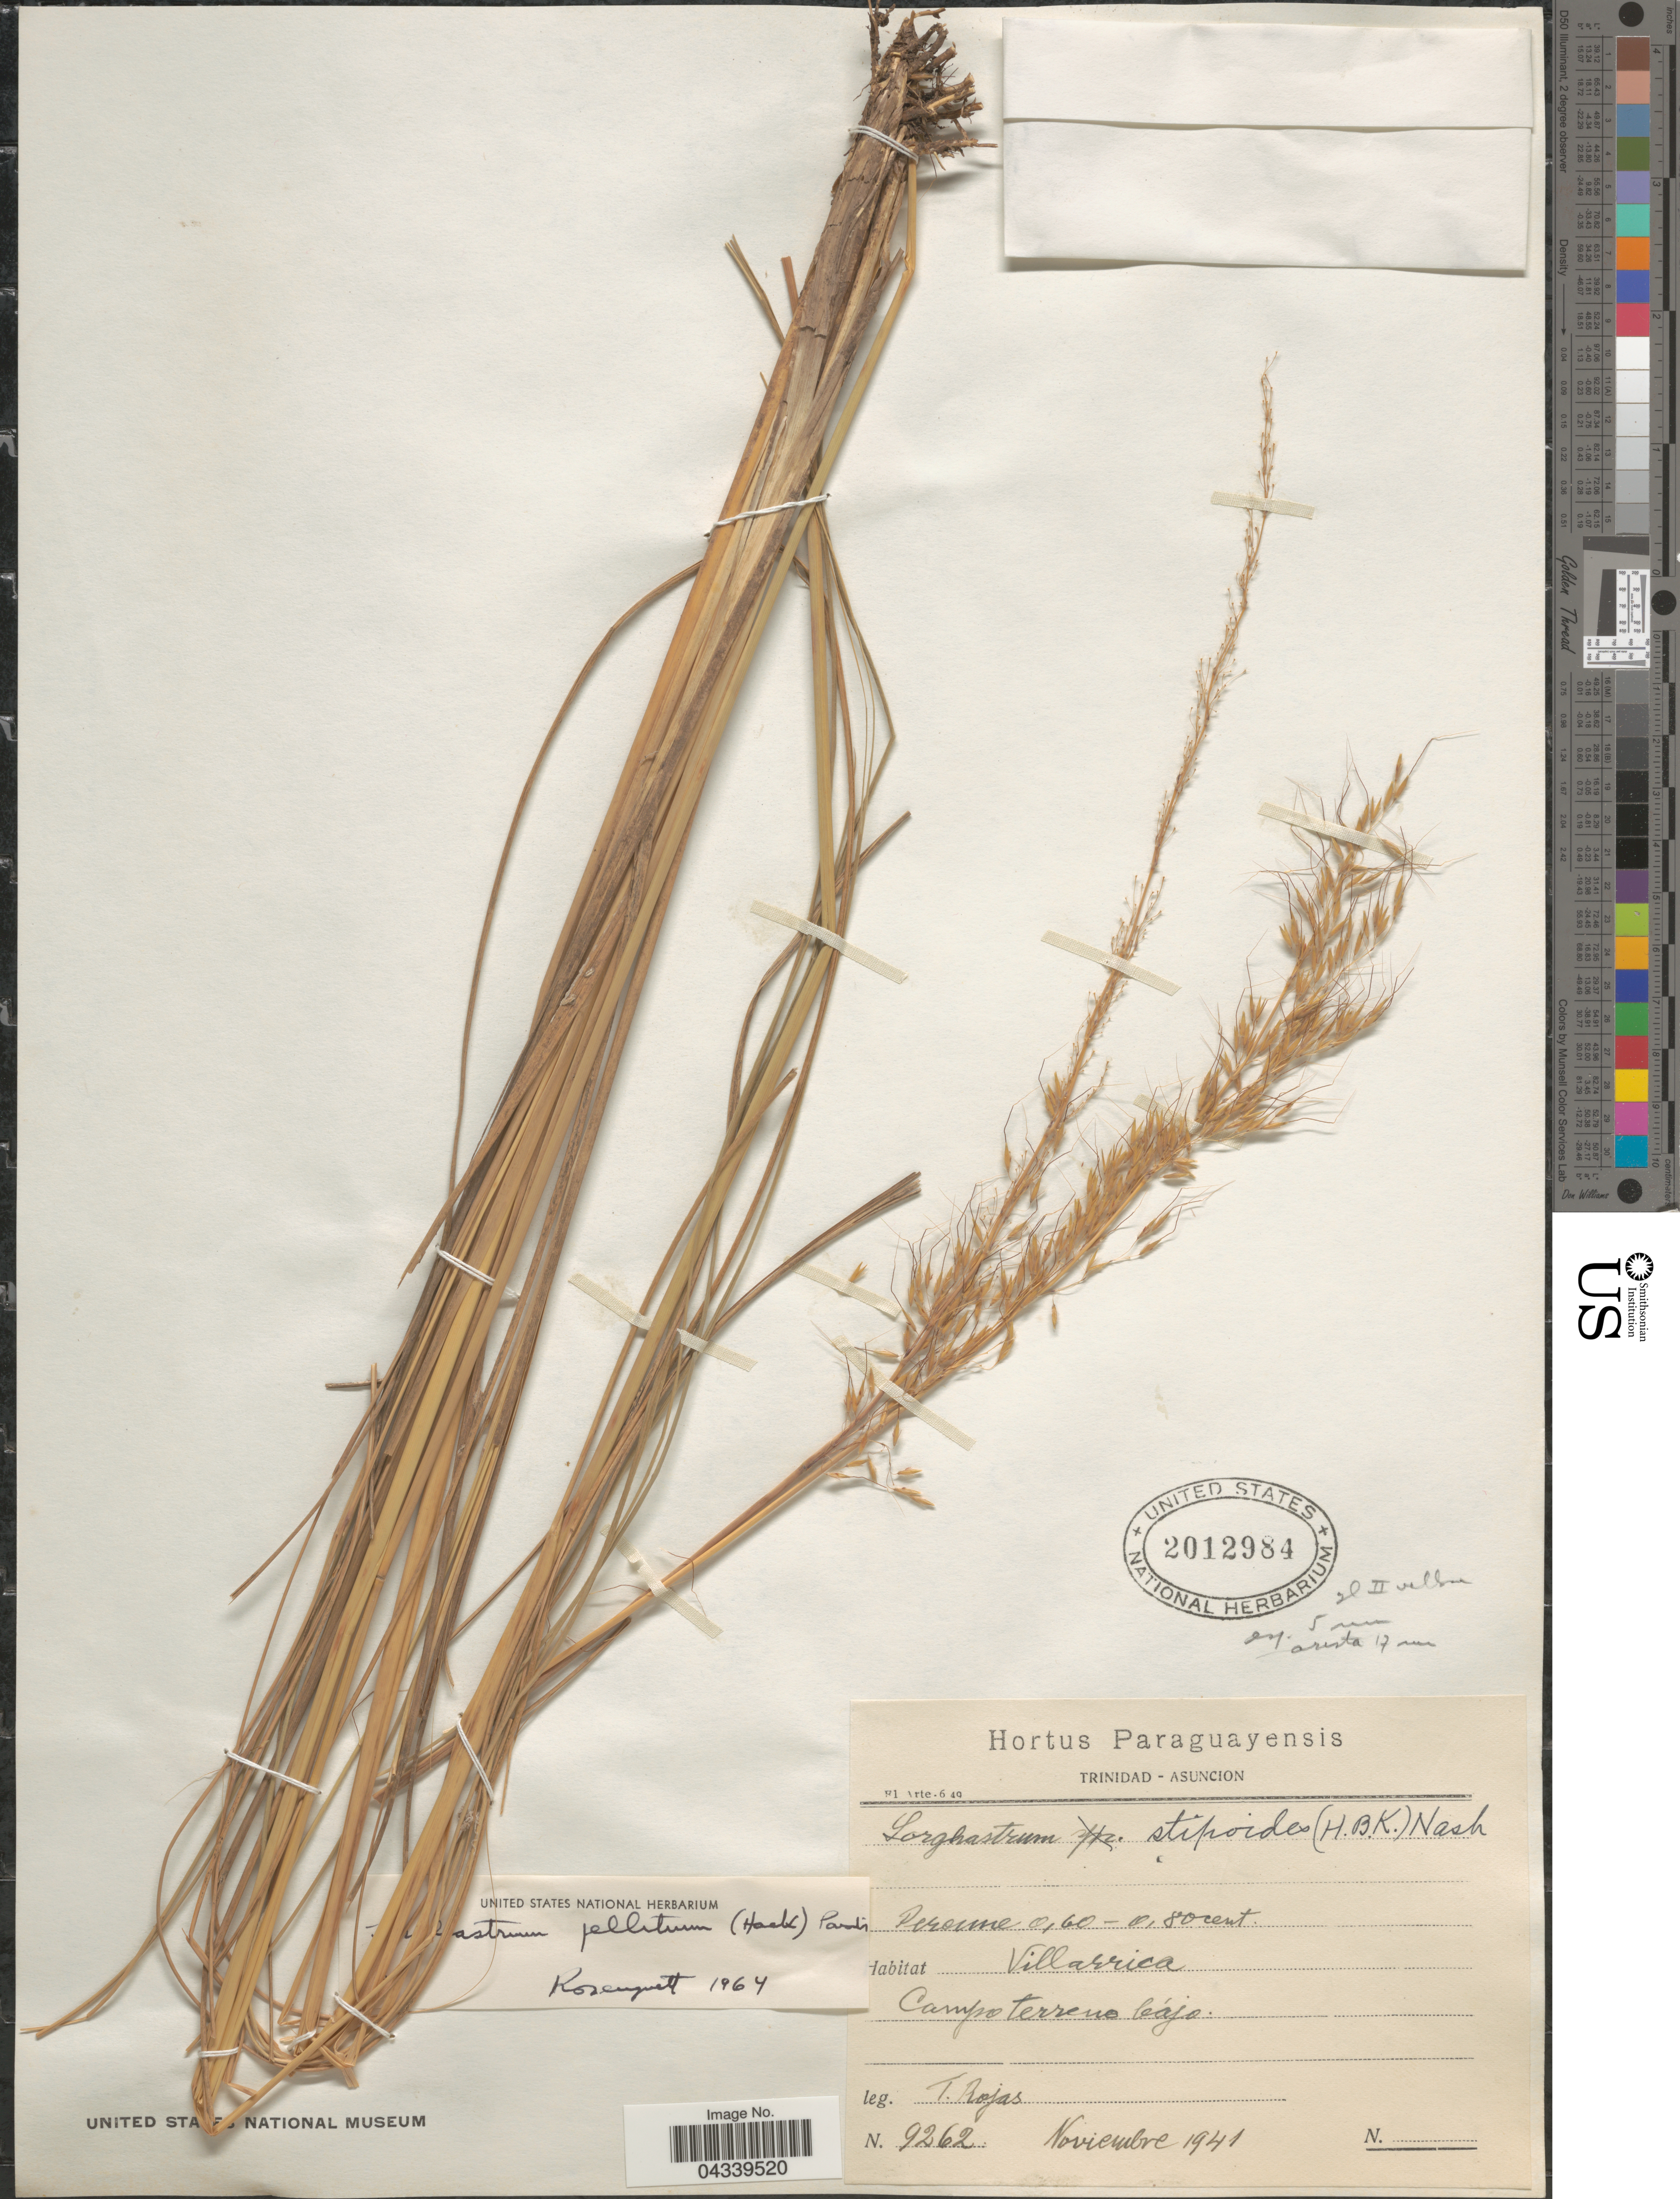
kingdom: Plantae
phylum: Tracheophyta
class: Liliopsida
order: Poales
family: Poaceae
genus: Sorghastrum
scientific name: Sorghastrum pellitum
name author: (Hack.) Parodi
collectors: T. Rojas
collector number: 9262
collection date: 1941-11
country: Paraguay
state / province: Asuncion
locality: Trinidad-Asuncion. Villarrica. Campo terreno bájo.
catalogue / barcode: US 2012984